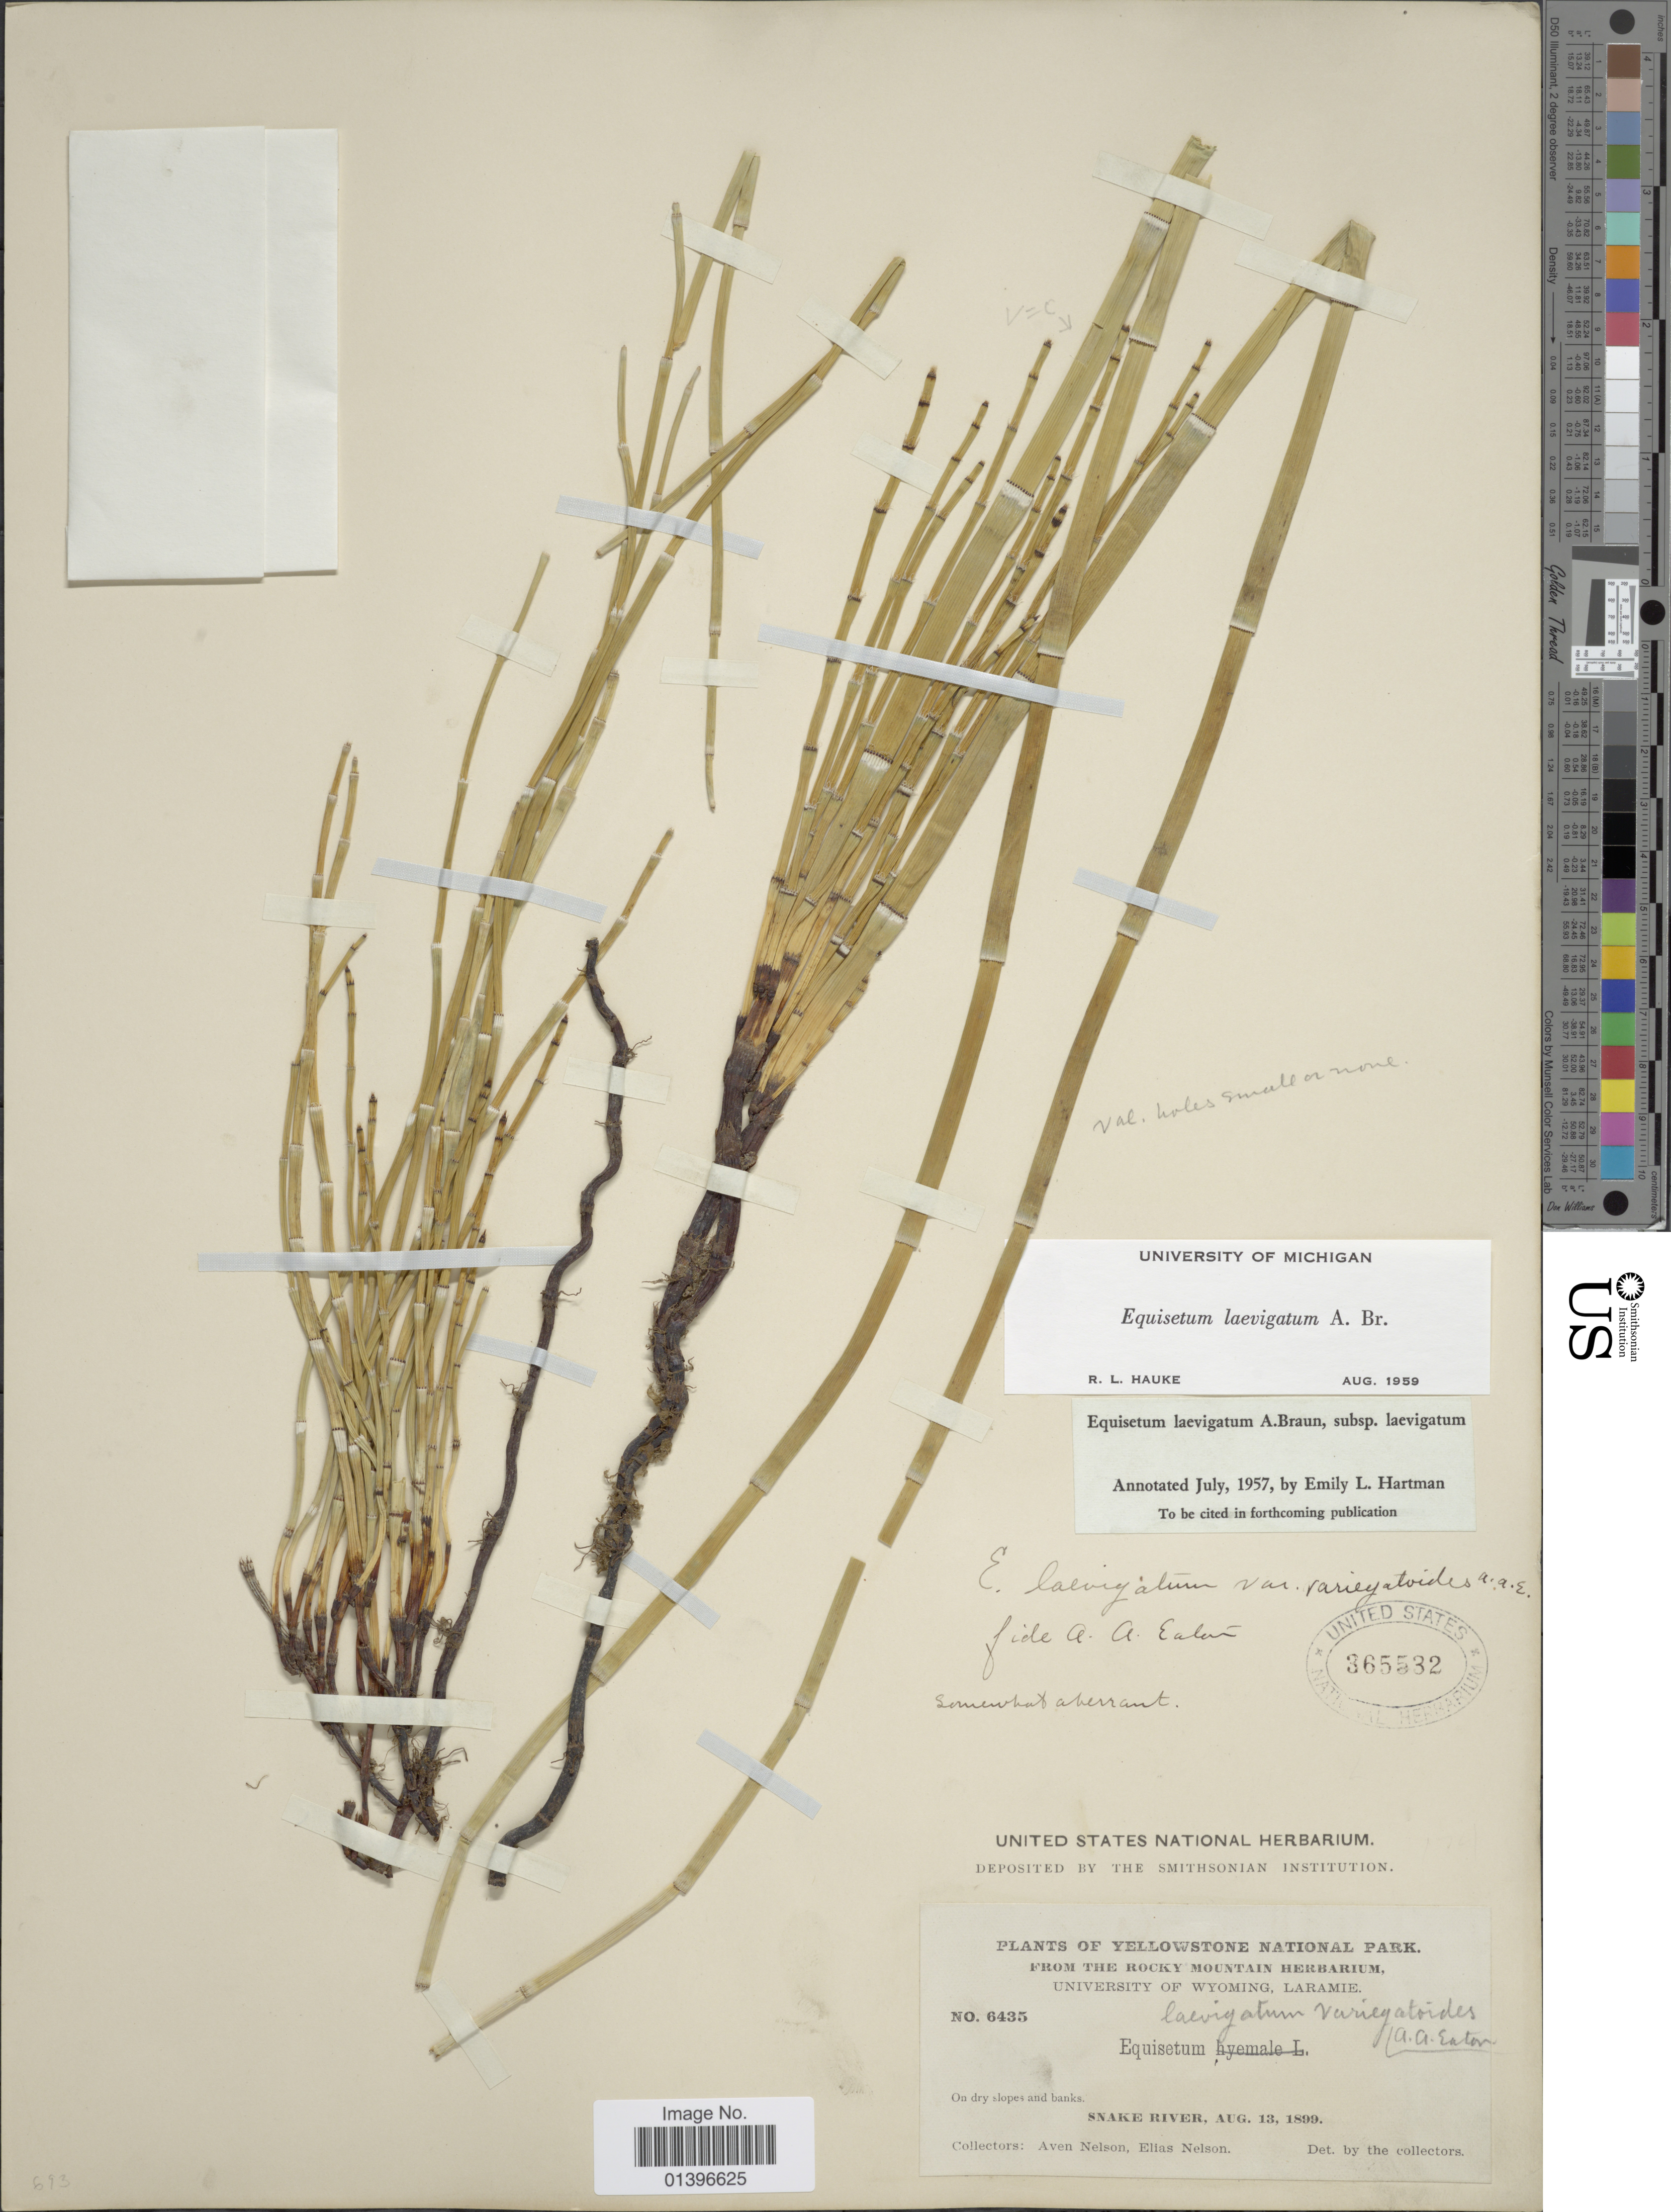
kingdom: Plantae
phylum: Tracheophyta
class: Polypodiopsida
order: Equisetales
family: Equisetaceae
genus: Equisetum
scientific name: Equisetum laevigatum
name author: A. Braun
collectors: A. Nelson & E. Nelson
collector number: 6435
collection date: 1899-08-13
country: United States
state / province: Wyoming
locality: Yellowstone National Park, Laramie. Snake River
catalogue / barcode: US 365532